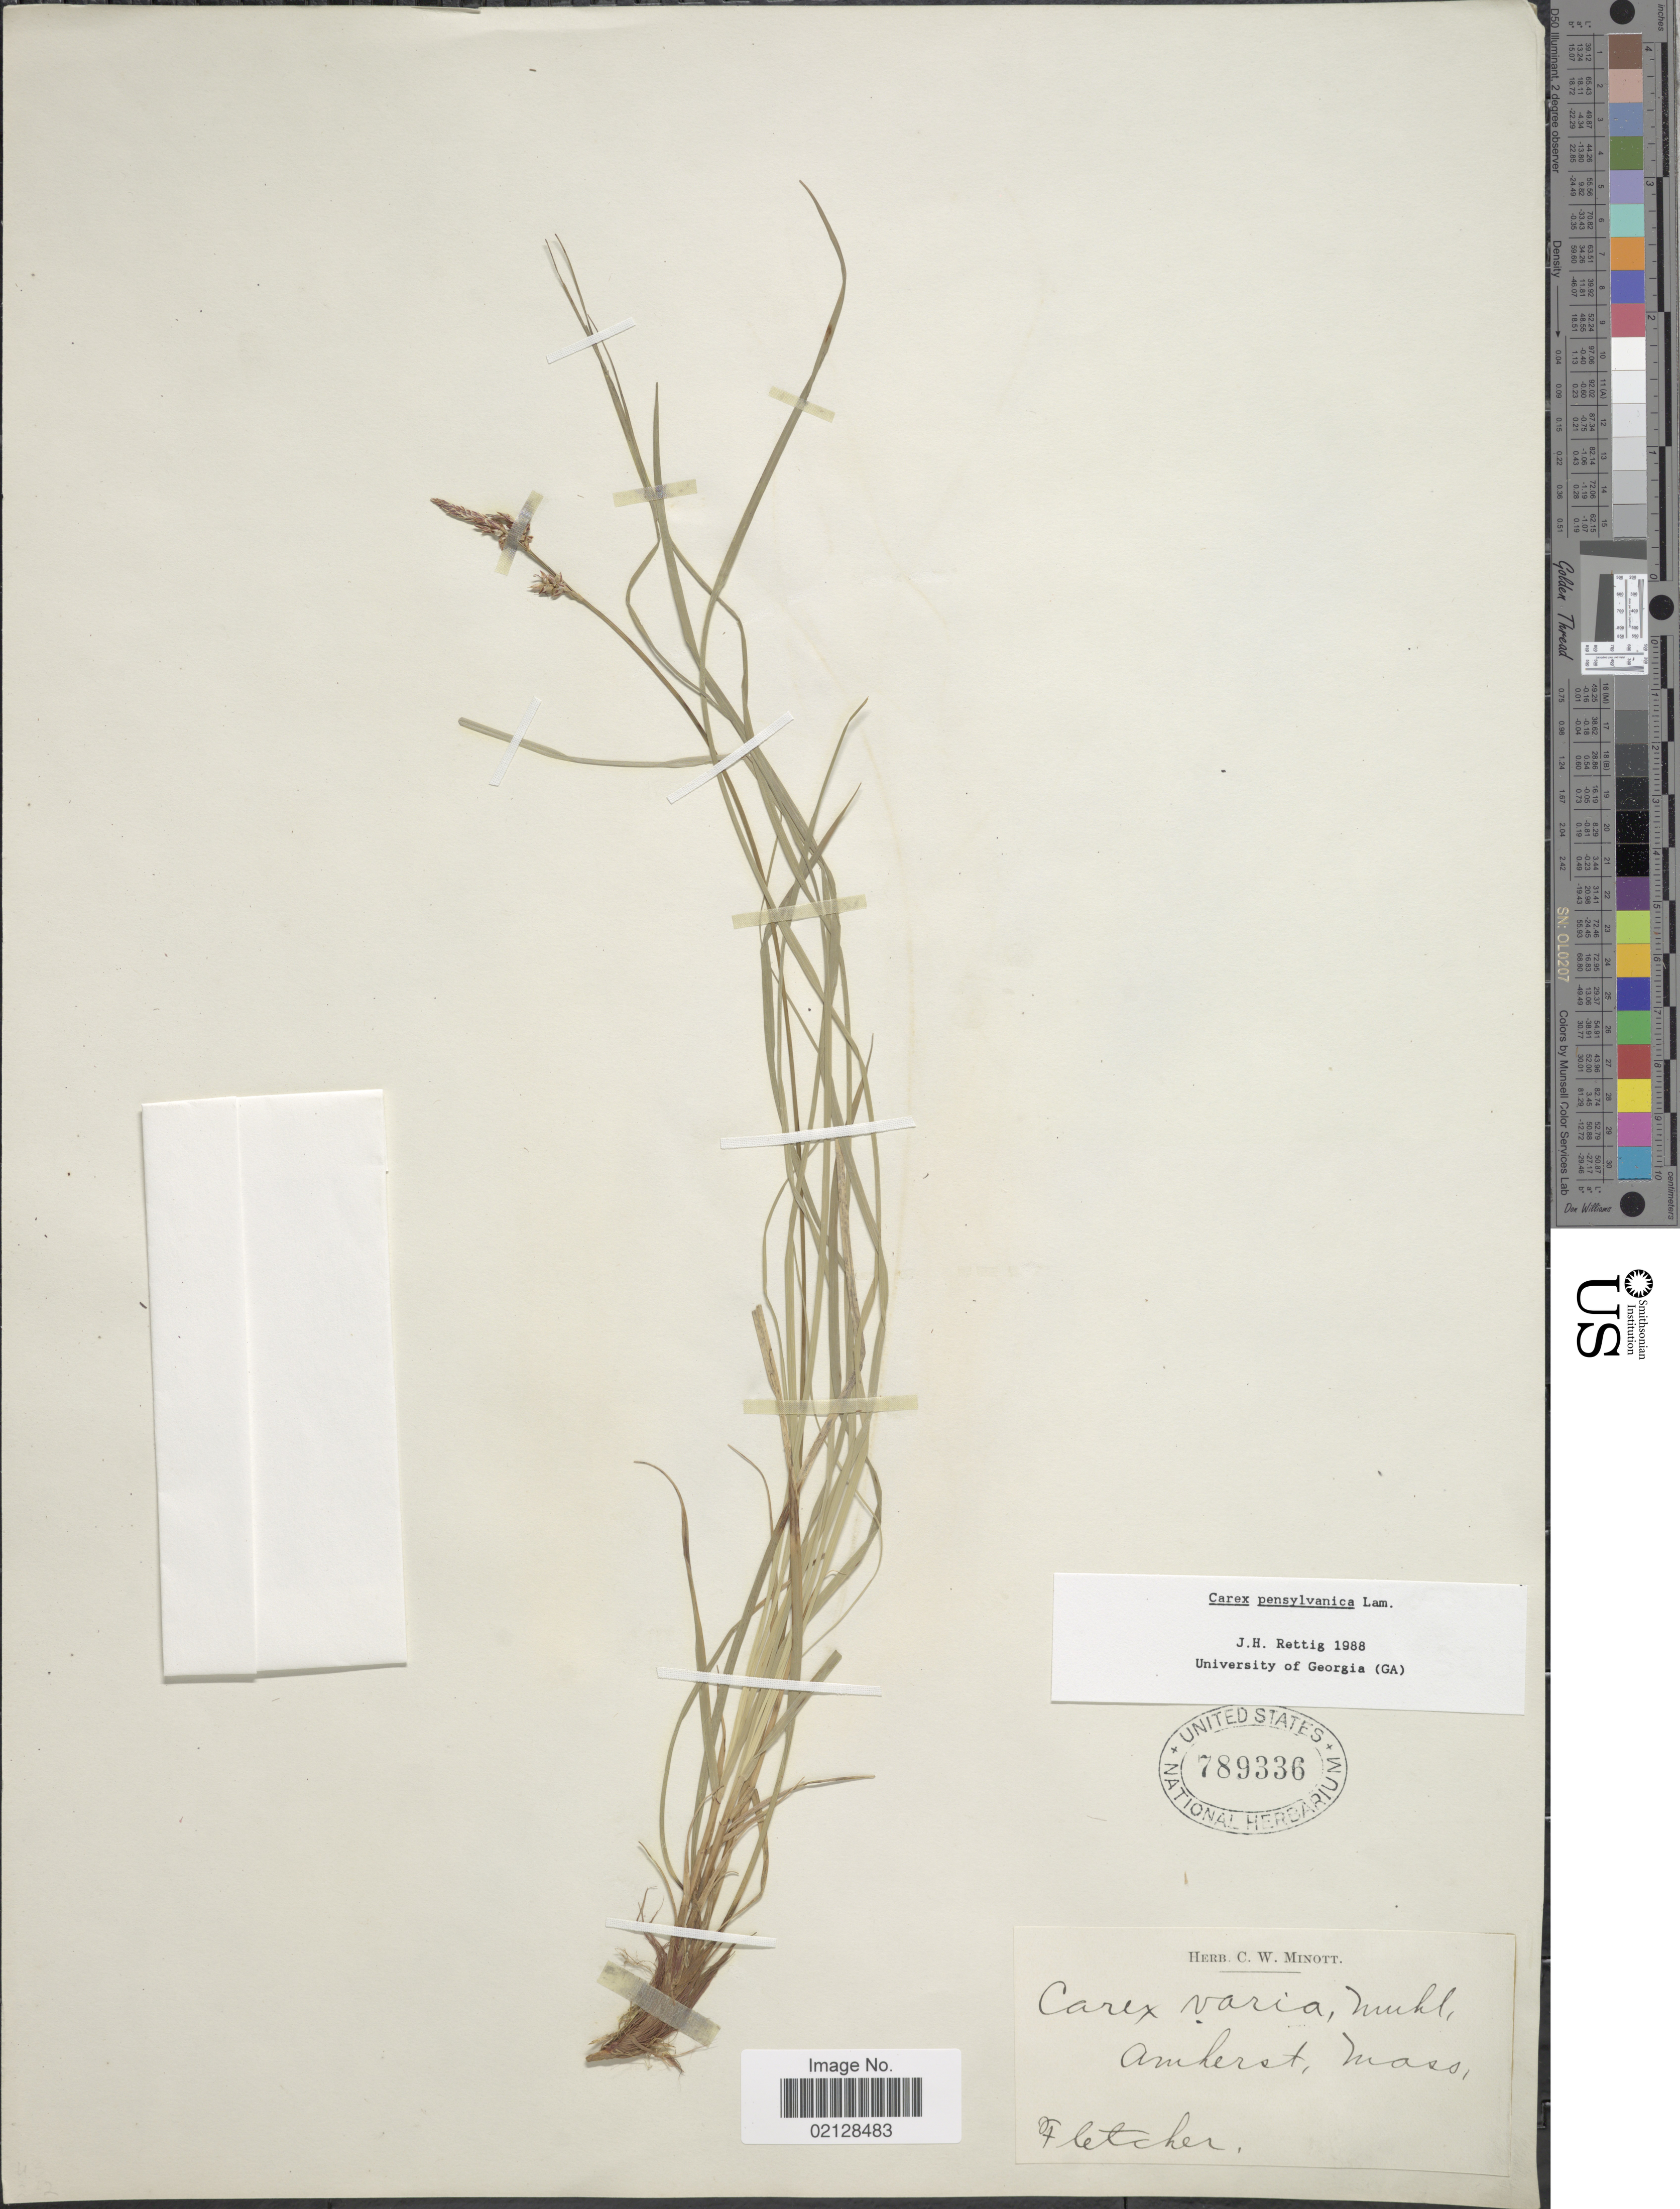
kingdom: Plantae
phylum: Tracheophyta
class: Liliopsida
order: Poales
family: Cyperaceae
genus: Carex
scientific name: Carex pensylvanica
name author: Lam.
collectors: -. Fletcher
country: United States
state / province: Massachusetts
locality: Amherst, Mass.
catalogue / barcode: US 789336